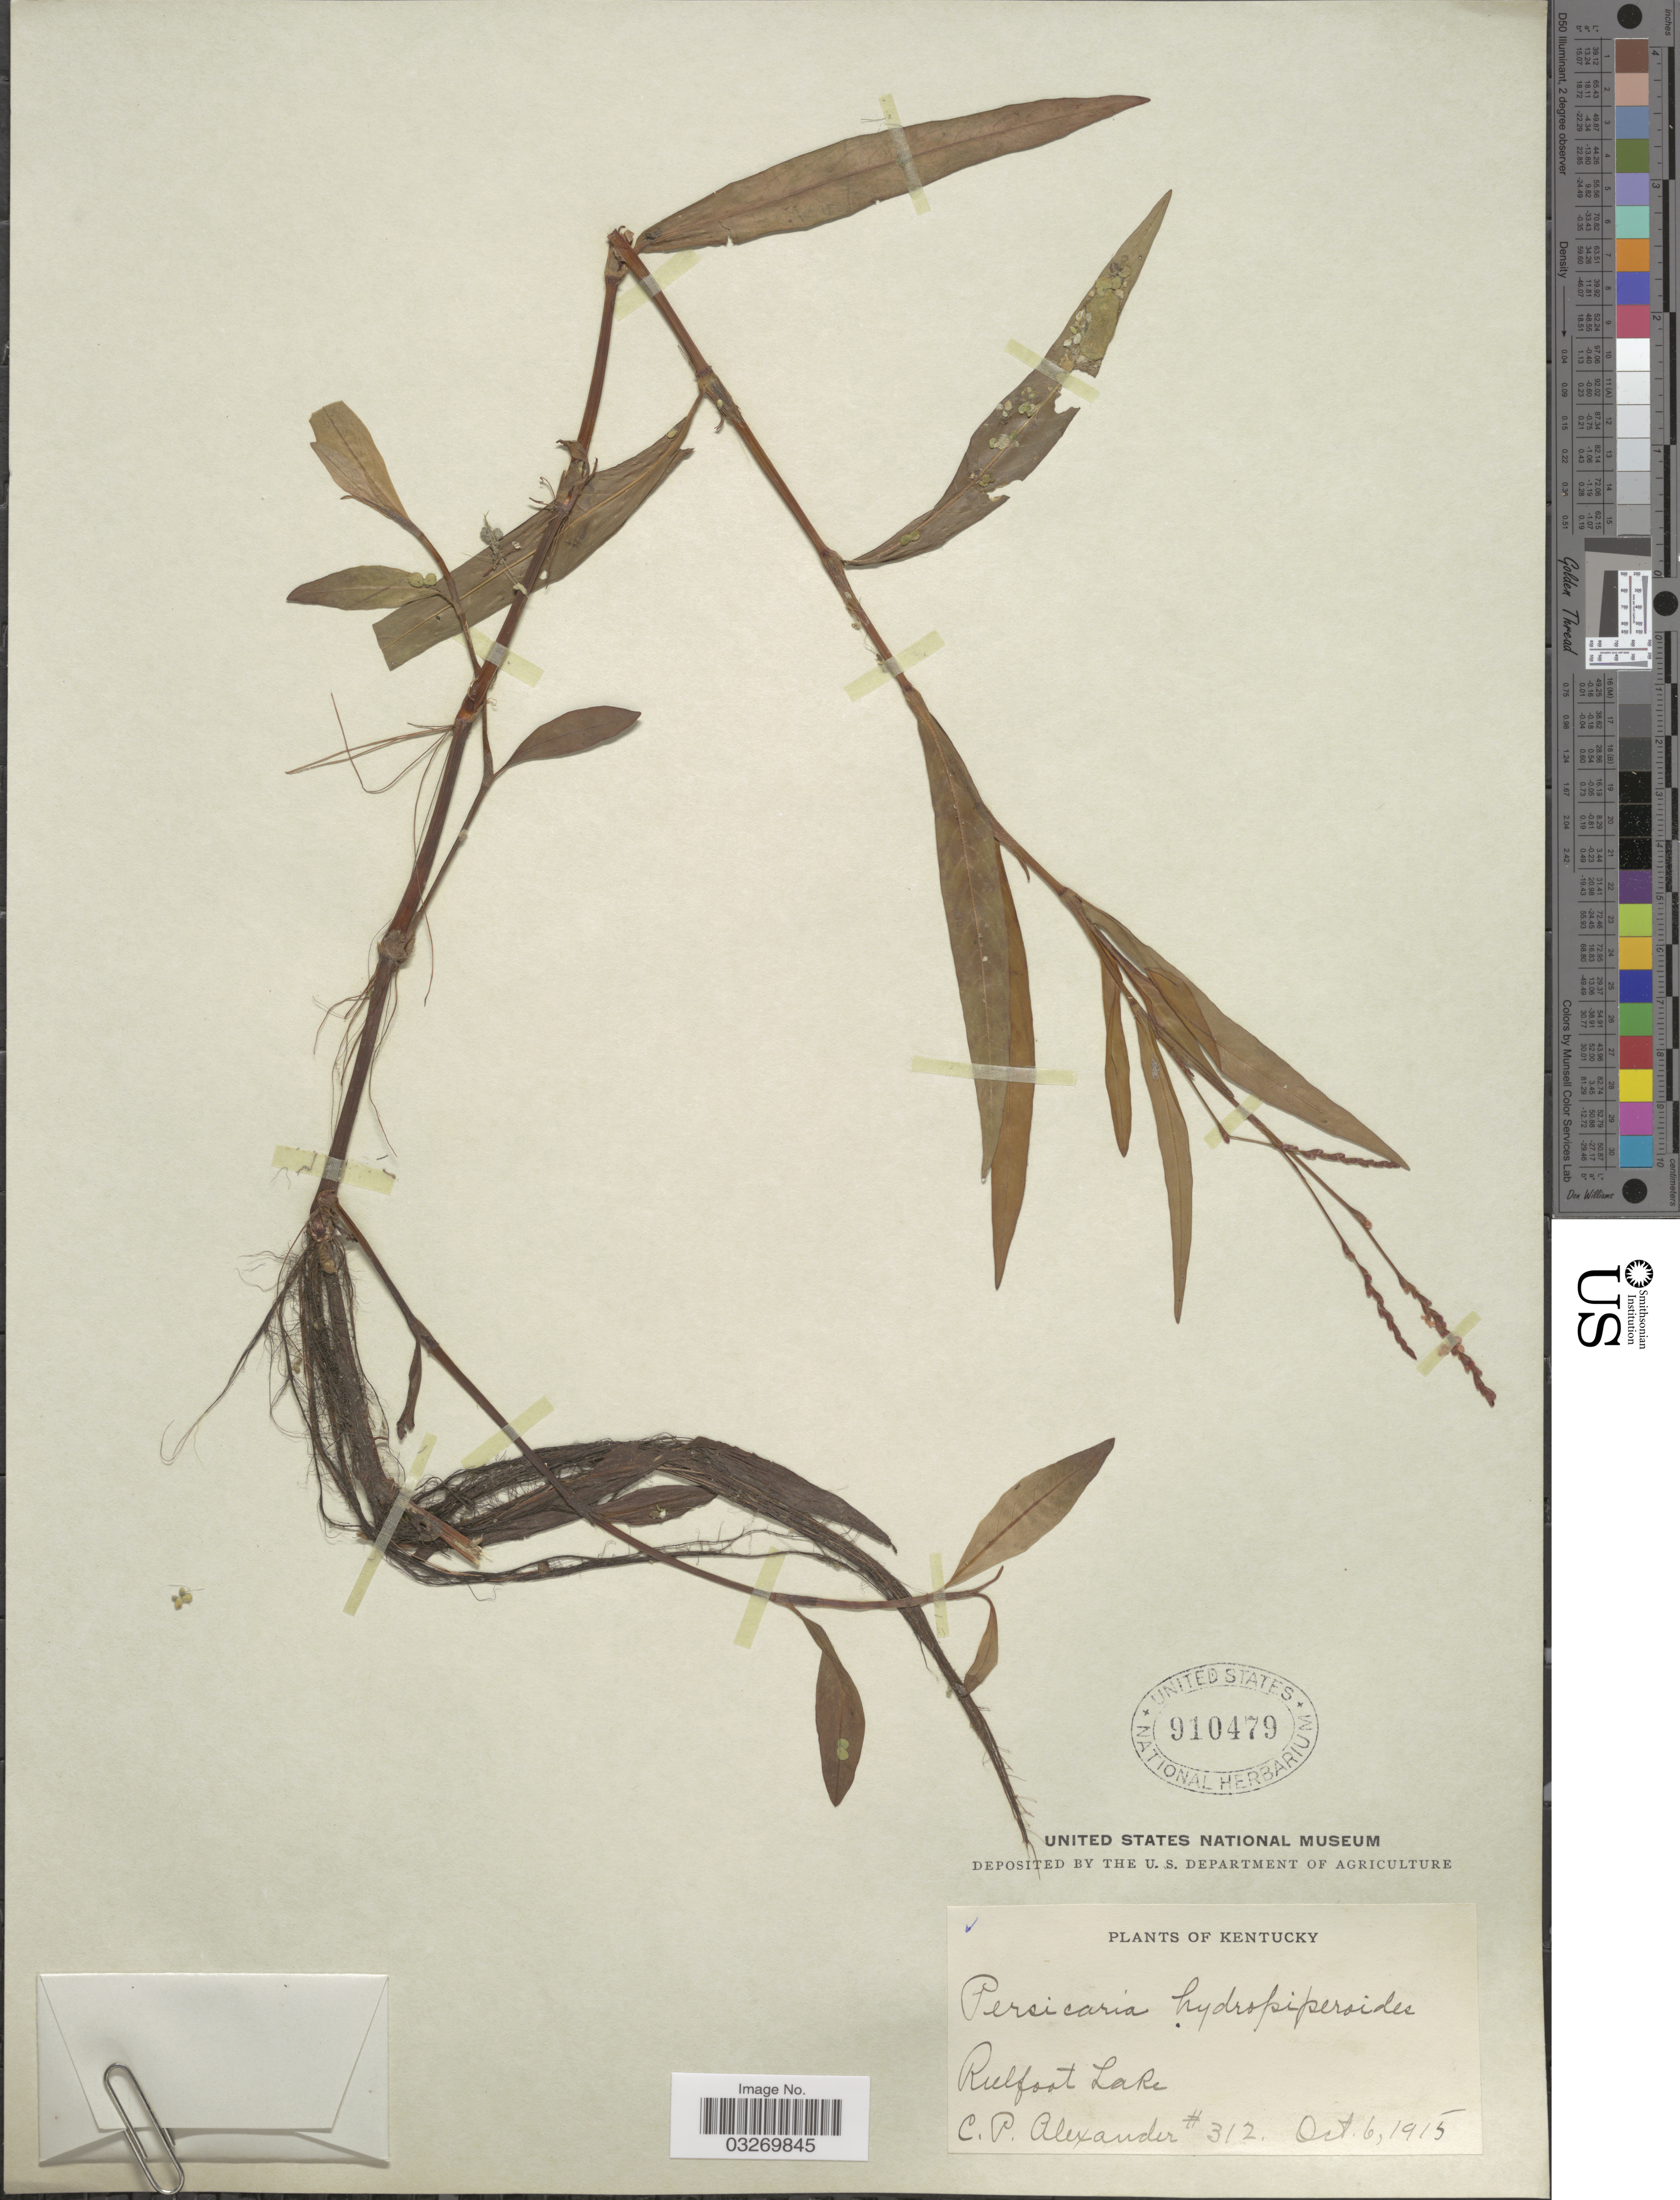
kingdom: Plantae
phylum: Tracheophyta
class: Magnoliopsida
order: Caryophyllales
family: Polygonaceae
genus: Persicaria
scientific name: Persicaria hydropiperoides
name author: (Michx.) Small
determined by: Atha, D. E.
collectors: C. P. Alexander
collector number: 312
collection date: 1915-10-06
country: United States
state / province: Kentucky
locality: Rulfoot Lake.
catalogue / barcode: US 910479